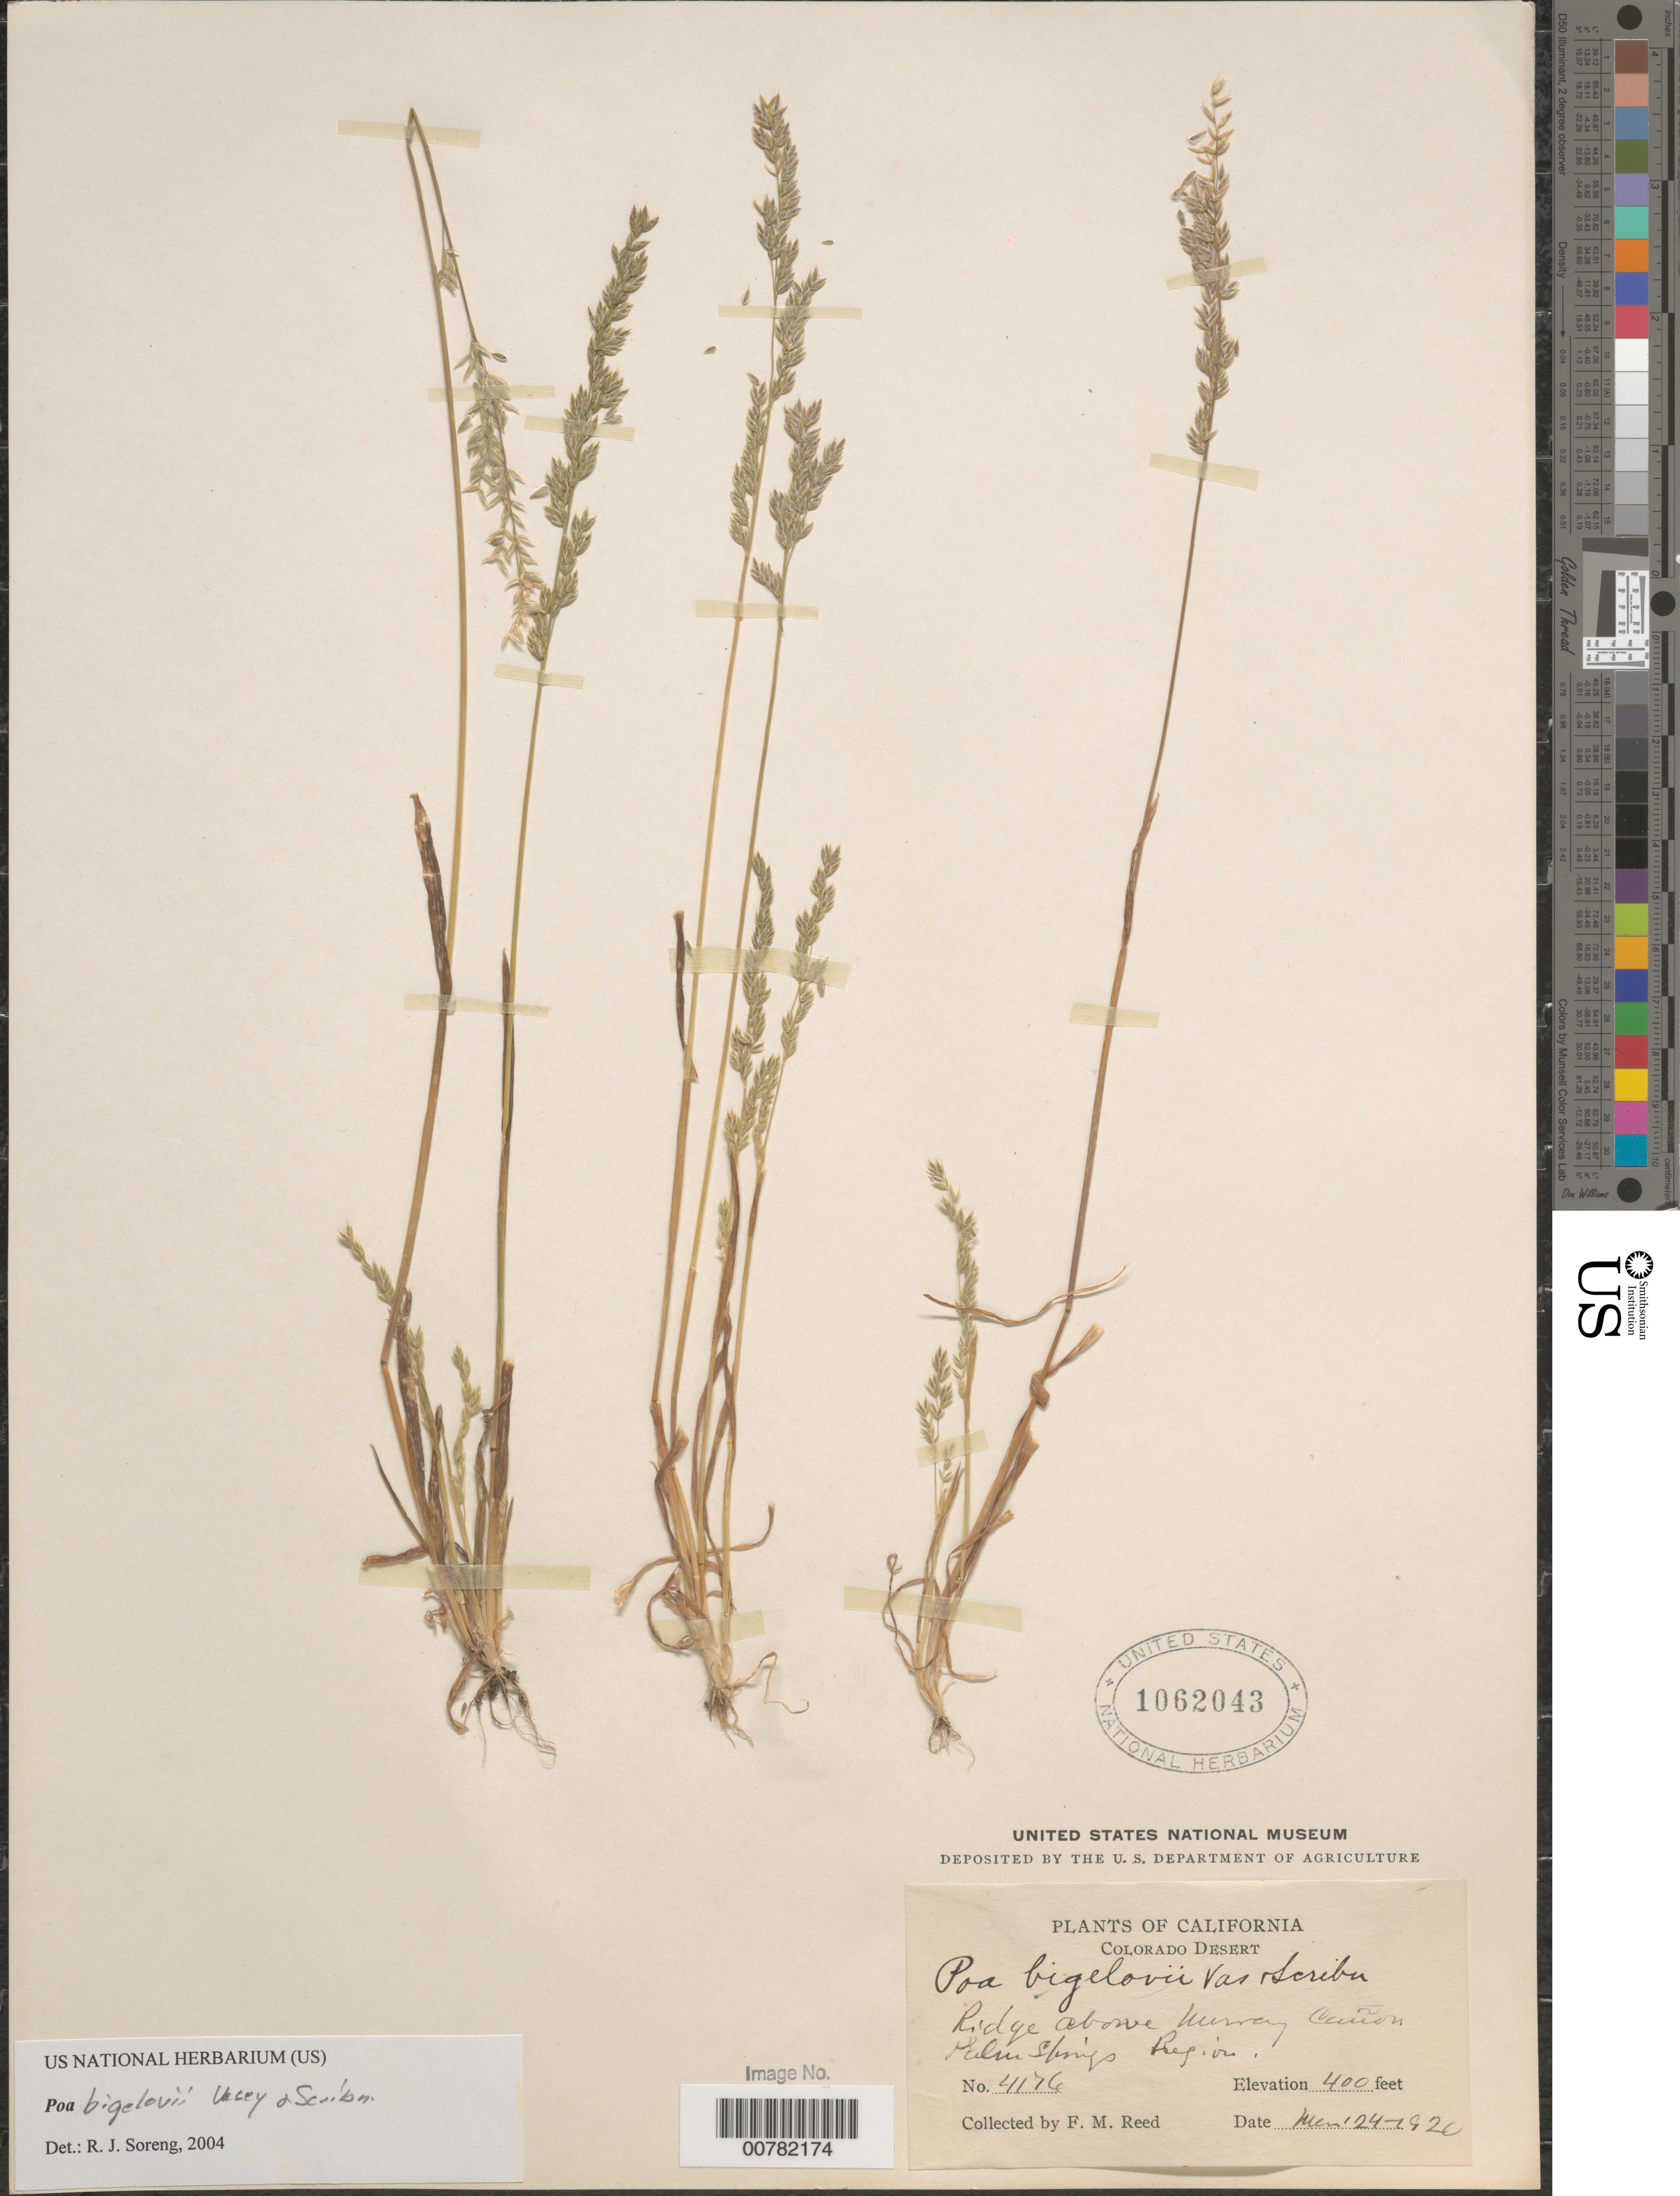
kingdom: Plantae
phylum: Tracheophyta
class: Liliopsida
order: Poales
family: Poaceae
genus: Poa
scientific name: Poa bigelovii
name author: Vasey & Scribn.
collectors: F. Reed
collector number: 4176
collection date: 1920-06-24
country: United States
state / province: California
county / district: Riverside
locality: Colorado Desert. Ridge above Murray Cañon. Palm Springs Region.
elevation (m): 122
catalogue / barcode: US 1062043